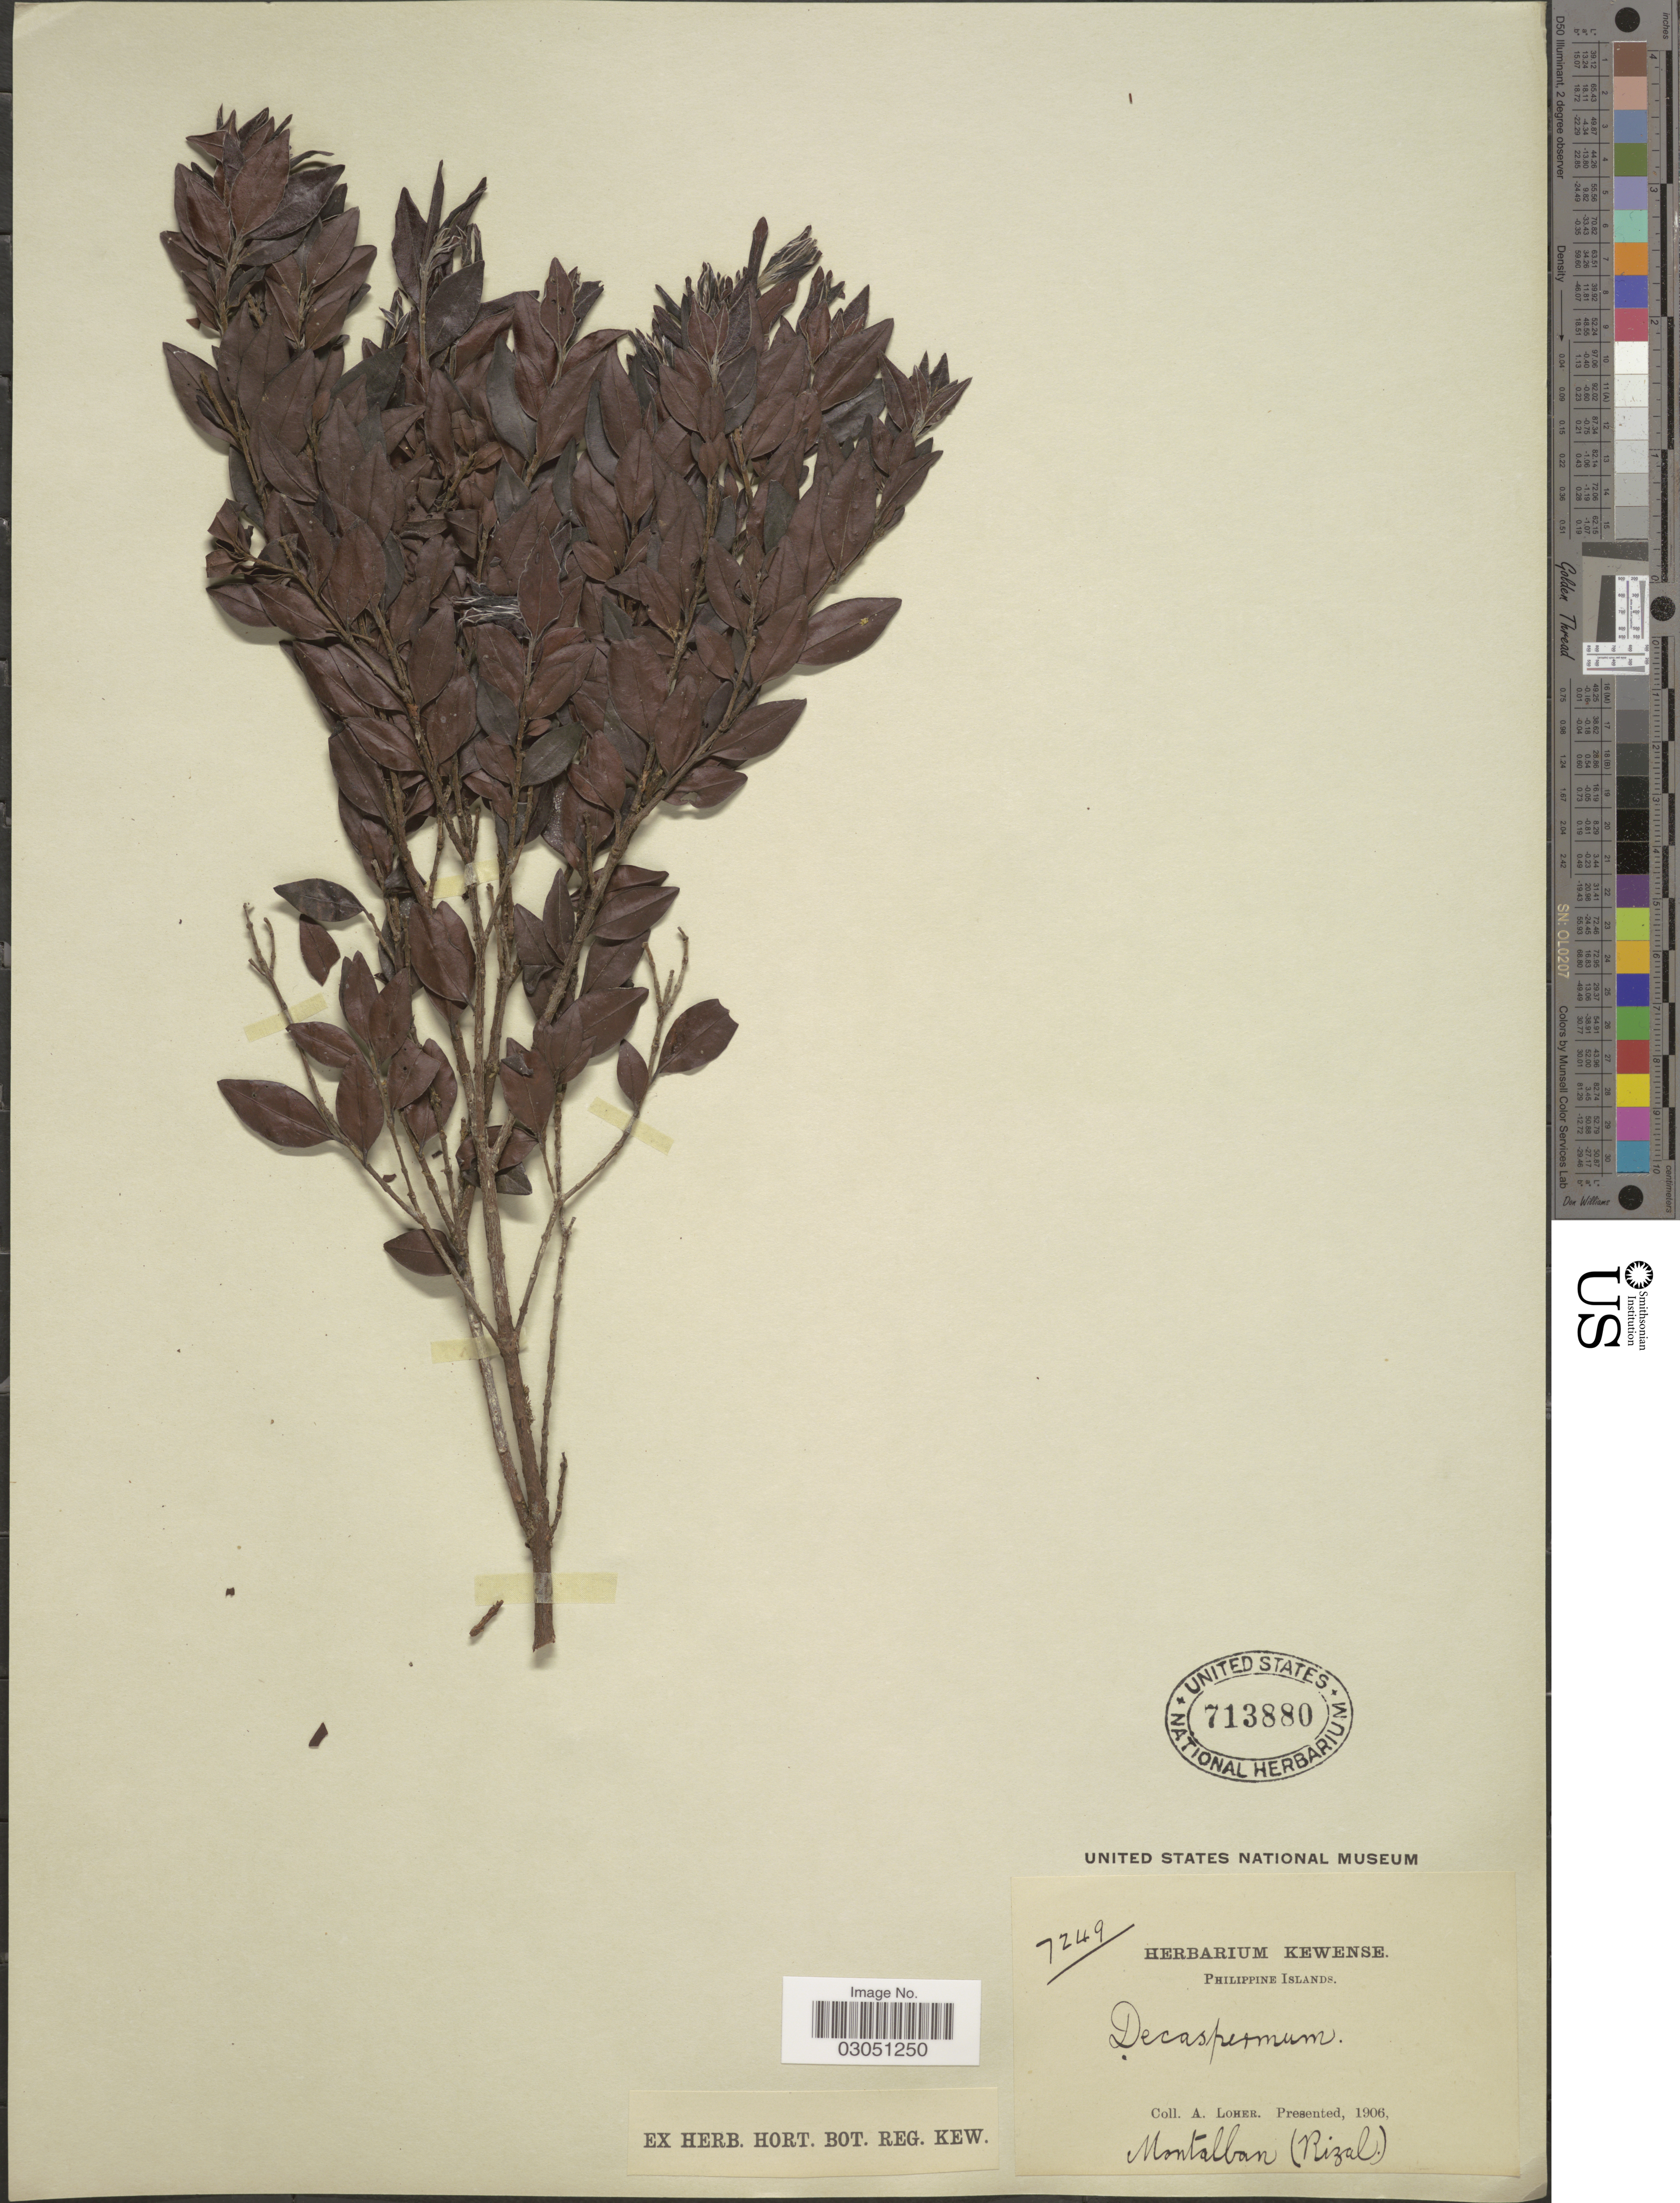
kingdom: Plantae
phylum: Tracheophyta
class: Magnoliopsida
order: Myrtales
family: Myrtaceae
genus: Decaspermum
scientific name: Decaspermum blancoi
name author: Vidal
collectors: A. Loher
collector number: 7249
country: Philippines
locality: Philippine Islands, Montalban (Rizal).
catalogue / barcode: US 713880